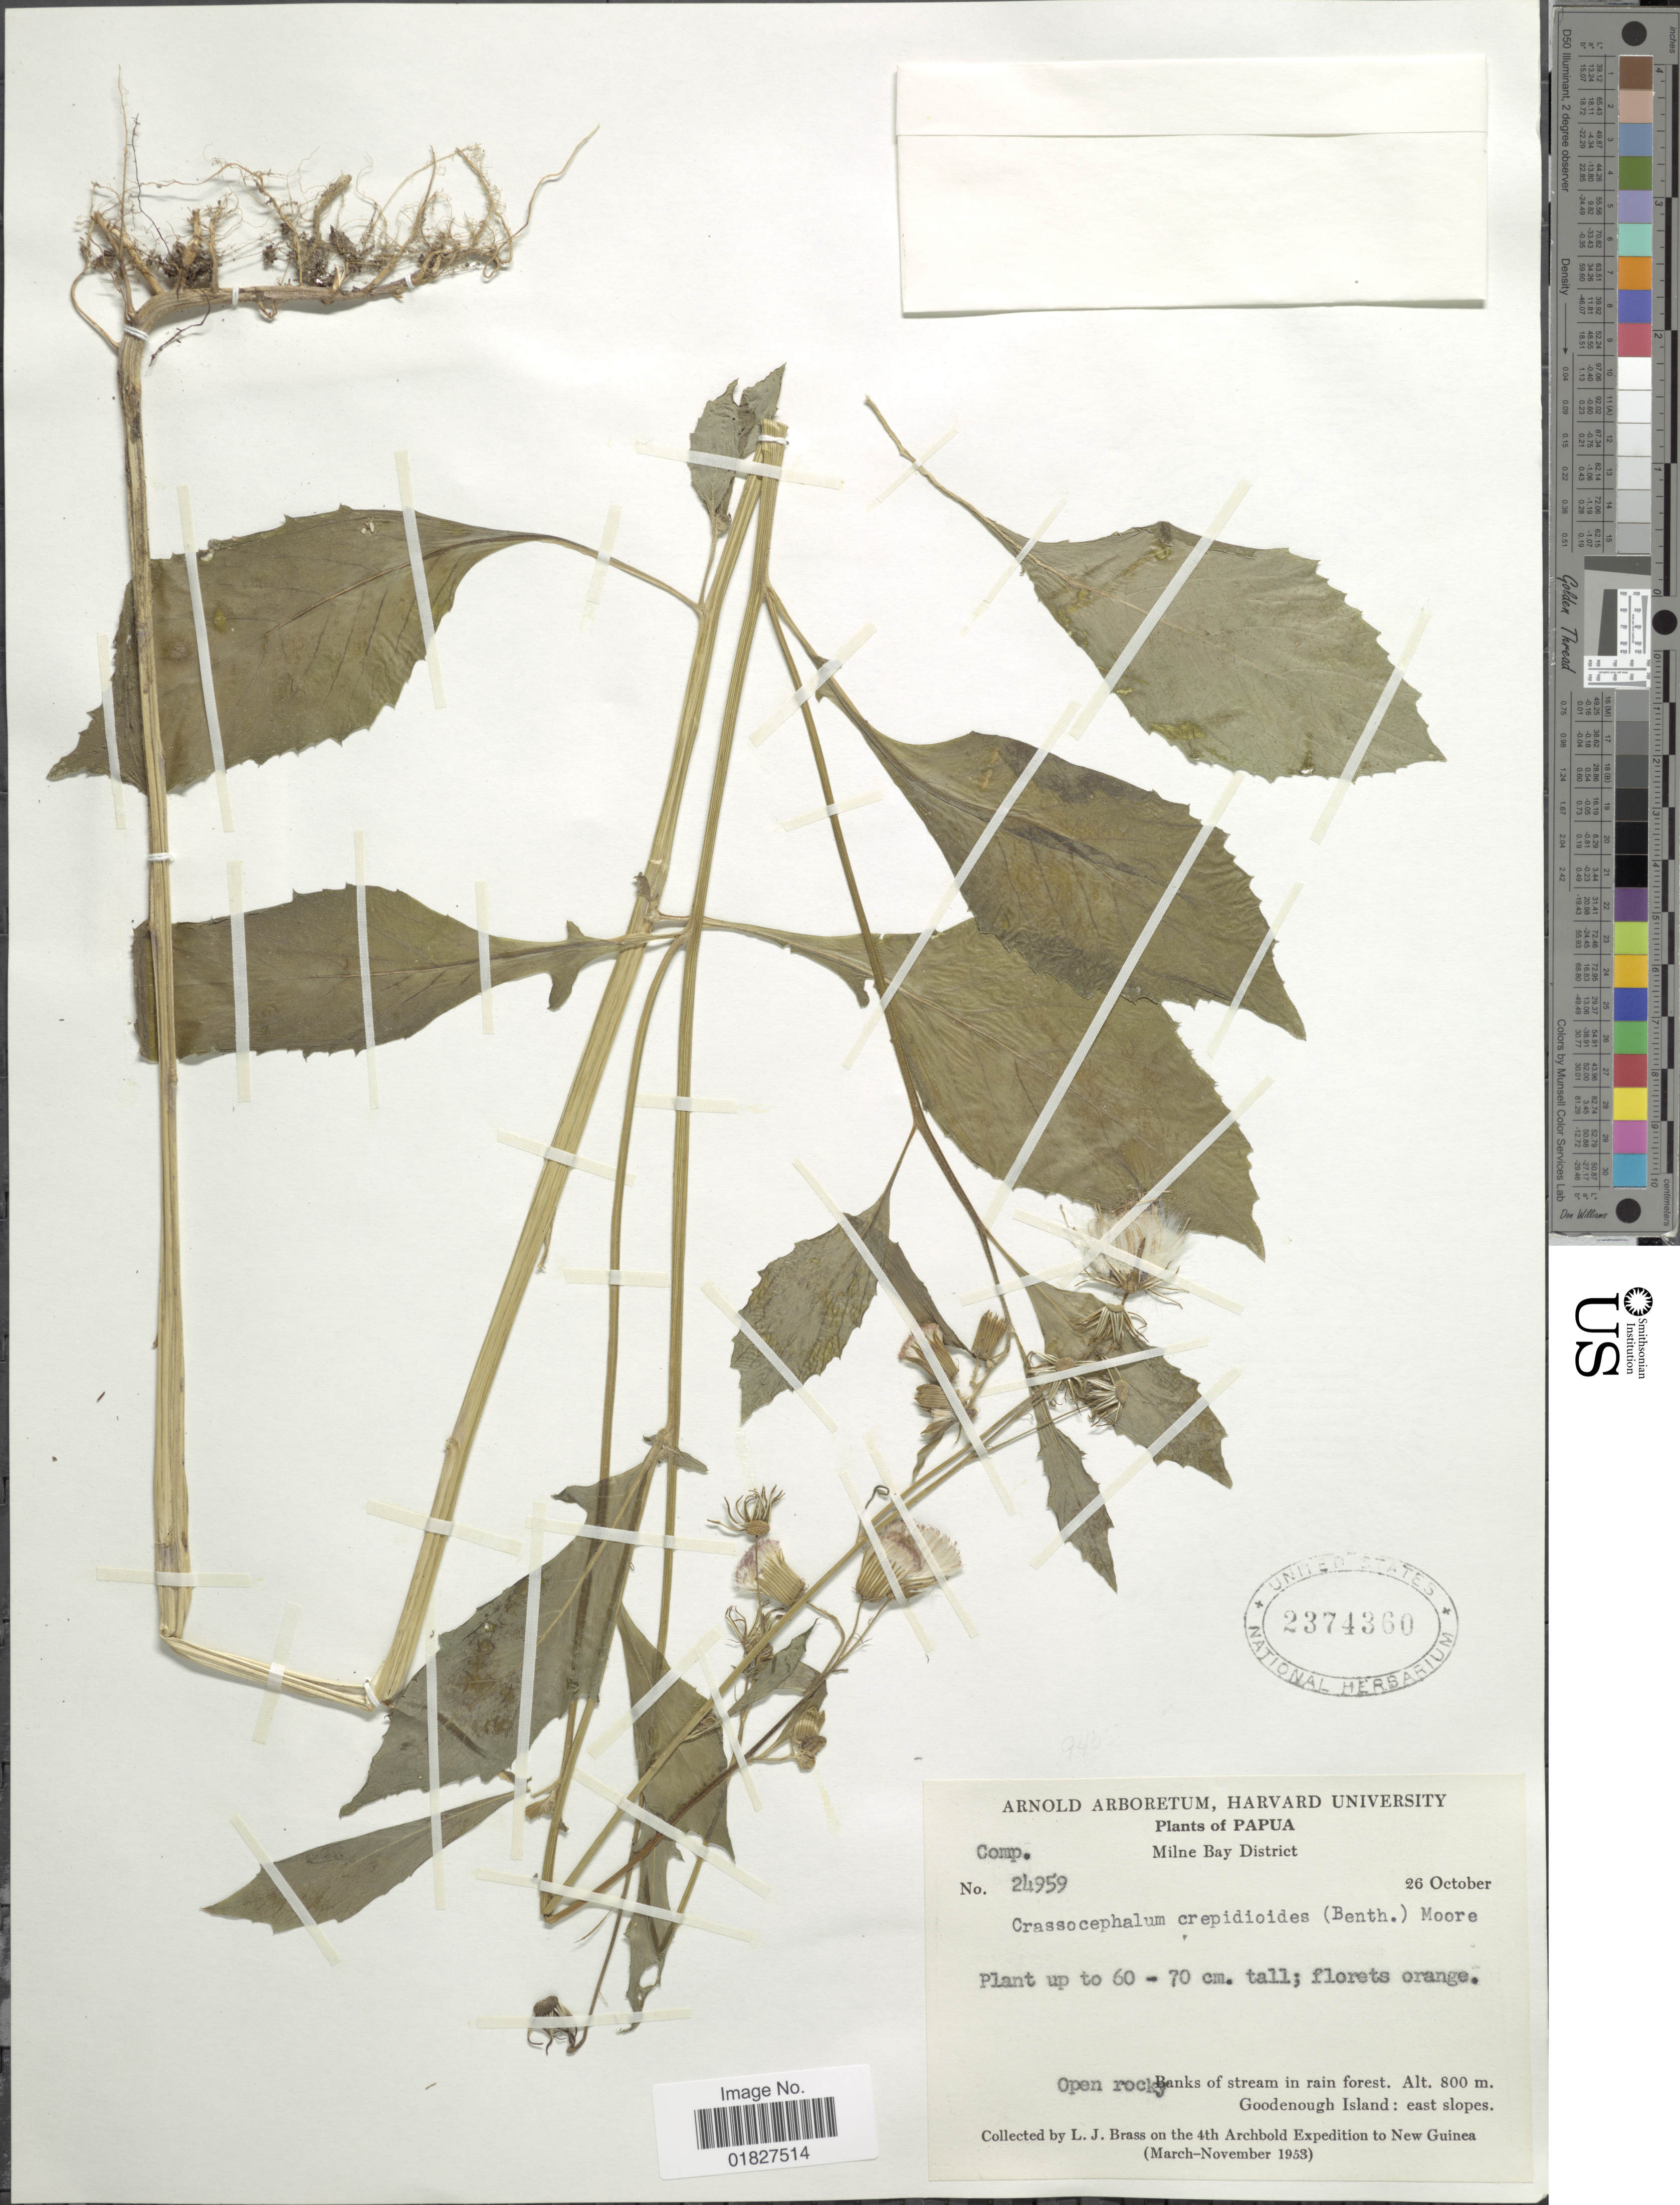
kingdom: Plantae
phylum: Tracheophyta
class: Magnoliopsida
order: Asterales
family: Asteraceae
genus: Crassocephalum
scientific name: Crassocephalum crepidioides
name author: (Benth.) S. Moore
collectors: L. J. Brass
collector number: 24959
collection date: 1953-10-26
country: Papua New Guinea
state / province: Milne Bay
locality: Papua, Goodenough Island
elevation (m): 800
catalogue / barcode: US 2374360